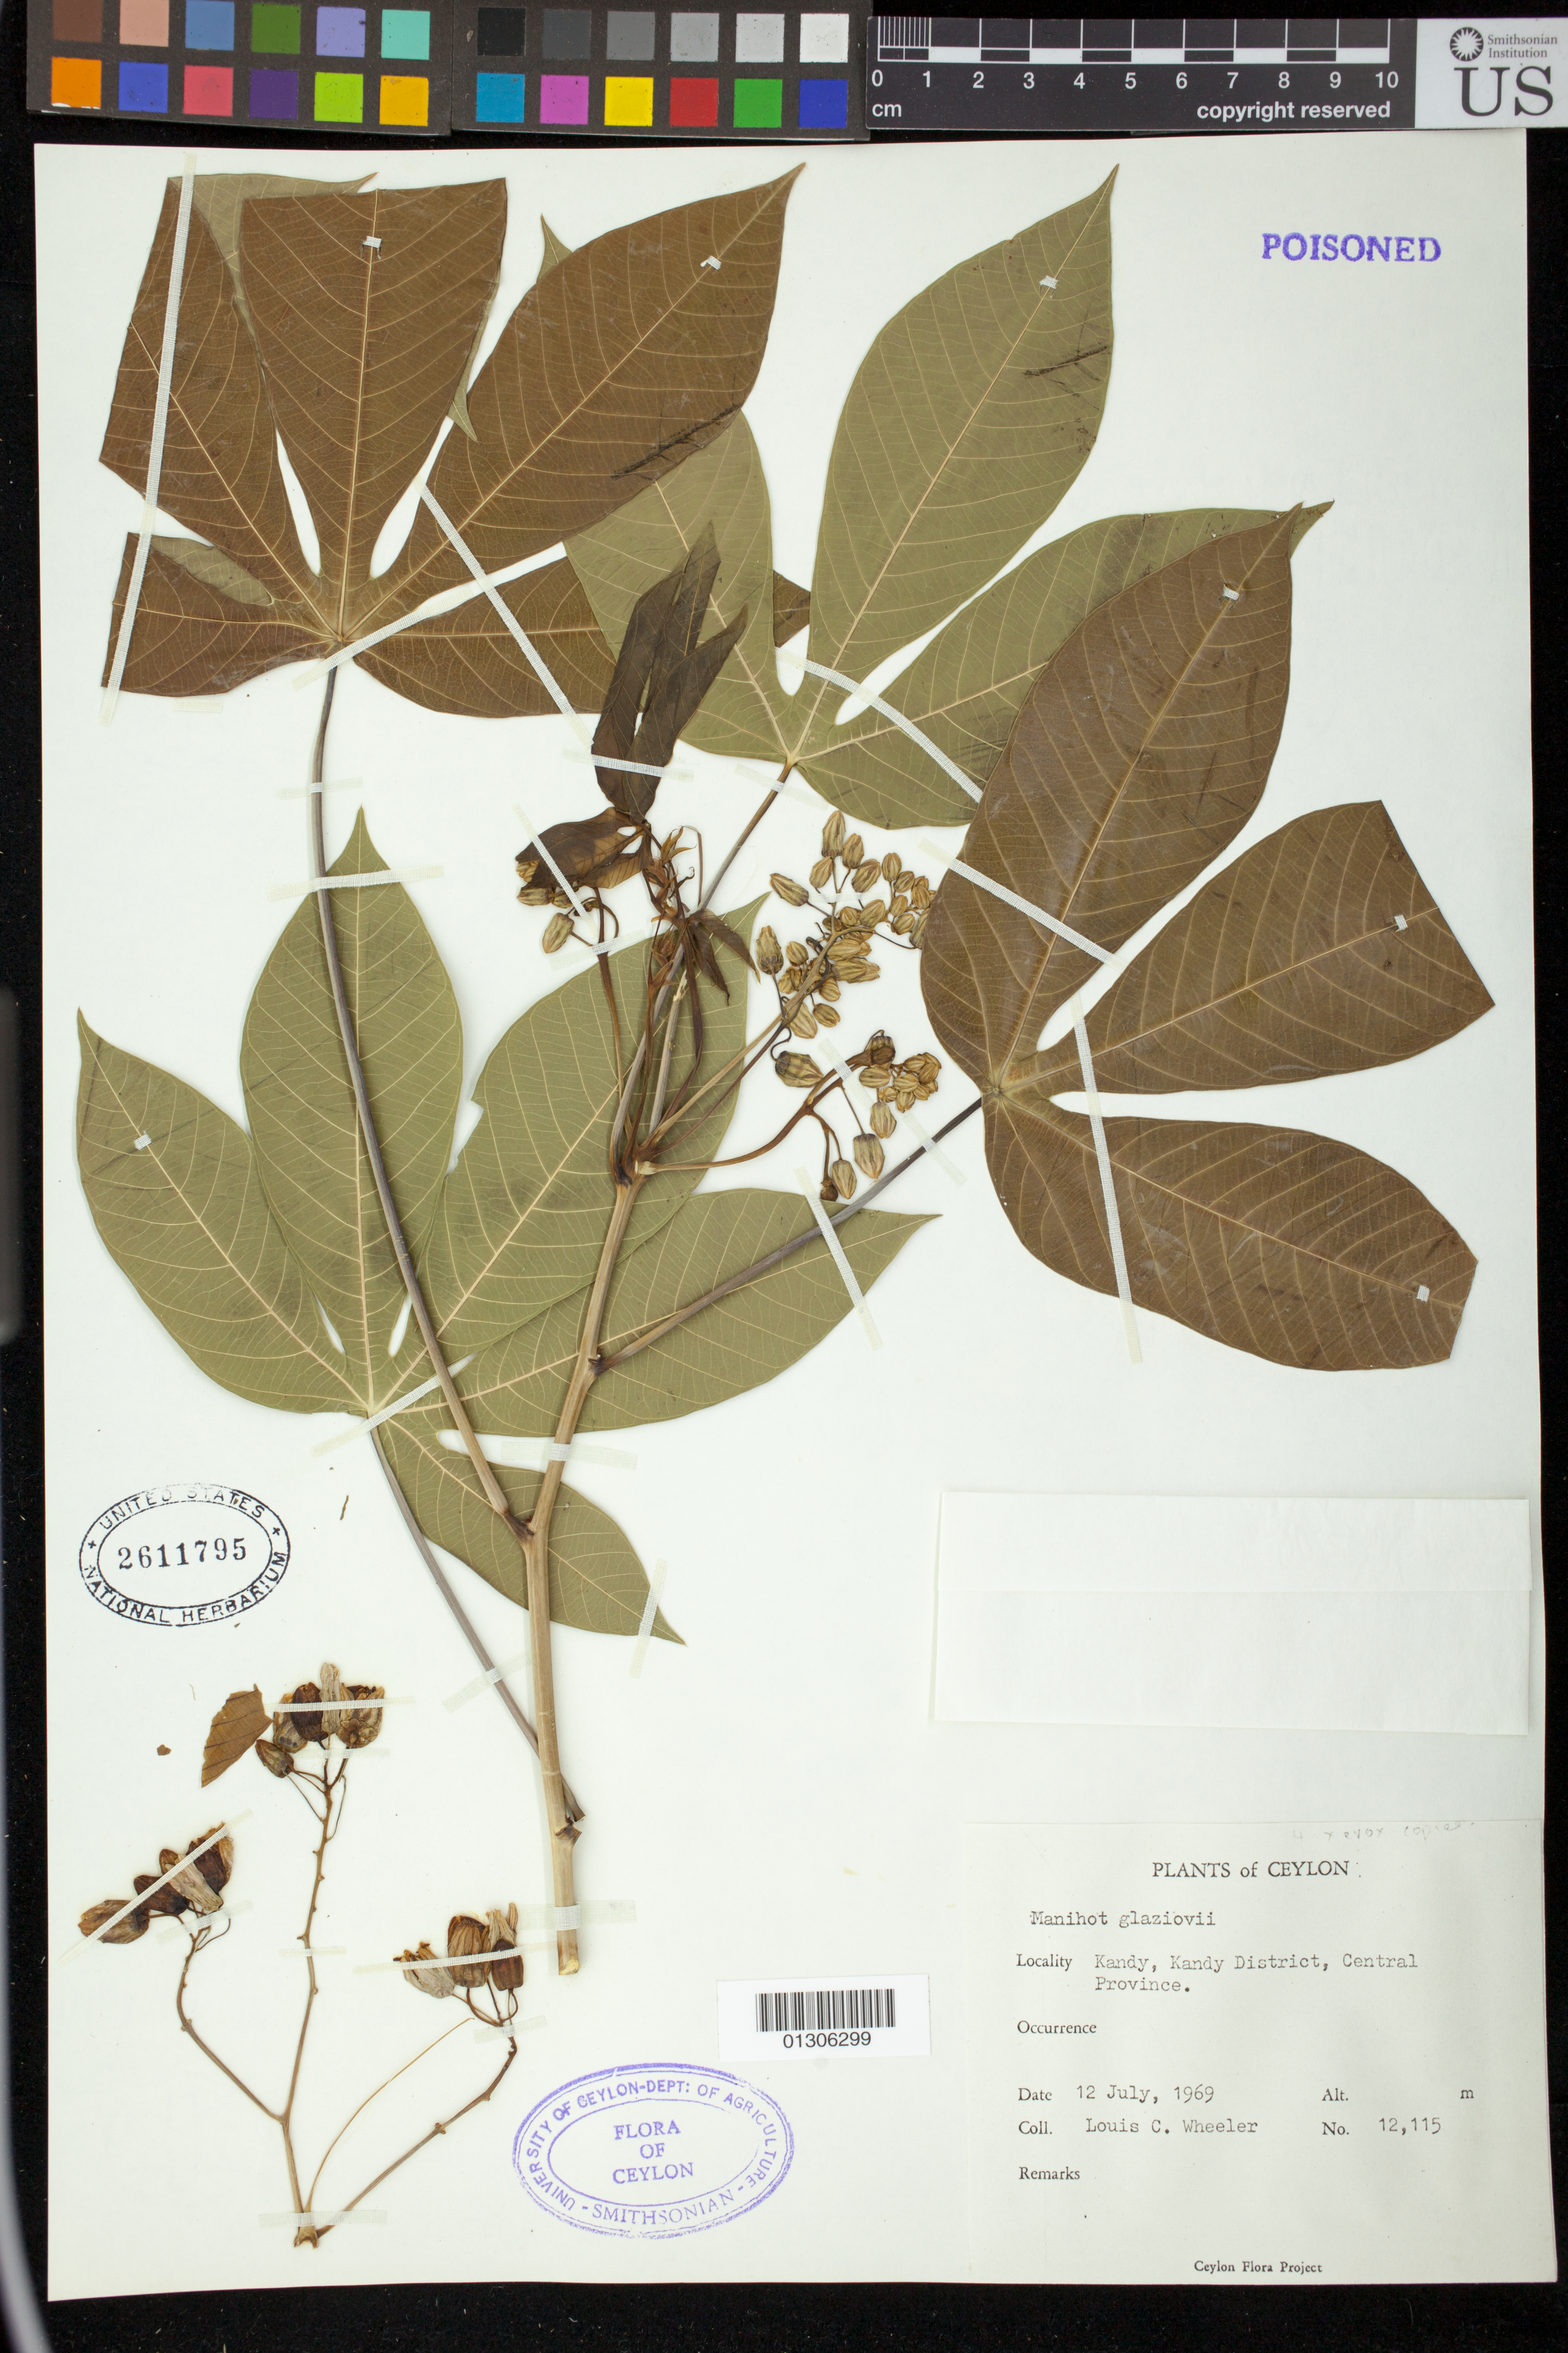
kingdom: Plantae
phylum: Tracheophyta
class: Magnoliopsida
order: Malpighiales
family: Euphorbiaceae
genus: Manihot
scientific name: Manihot glaziovii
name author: Müll. Arg.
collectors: L. C. Wheeler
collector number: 12115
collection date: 1969-12-07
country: Sri Lanka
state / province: Central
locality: Kandy, Kandy District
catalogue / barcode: US 2611795